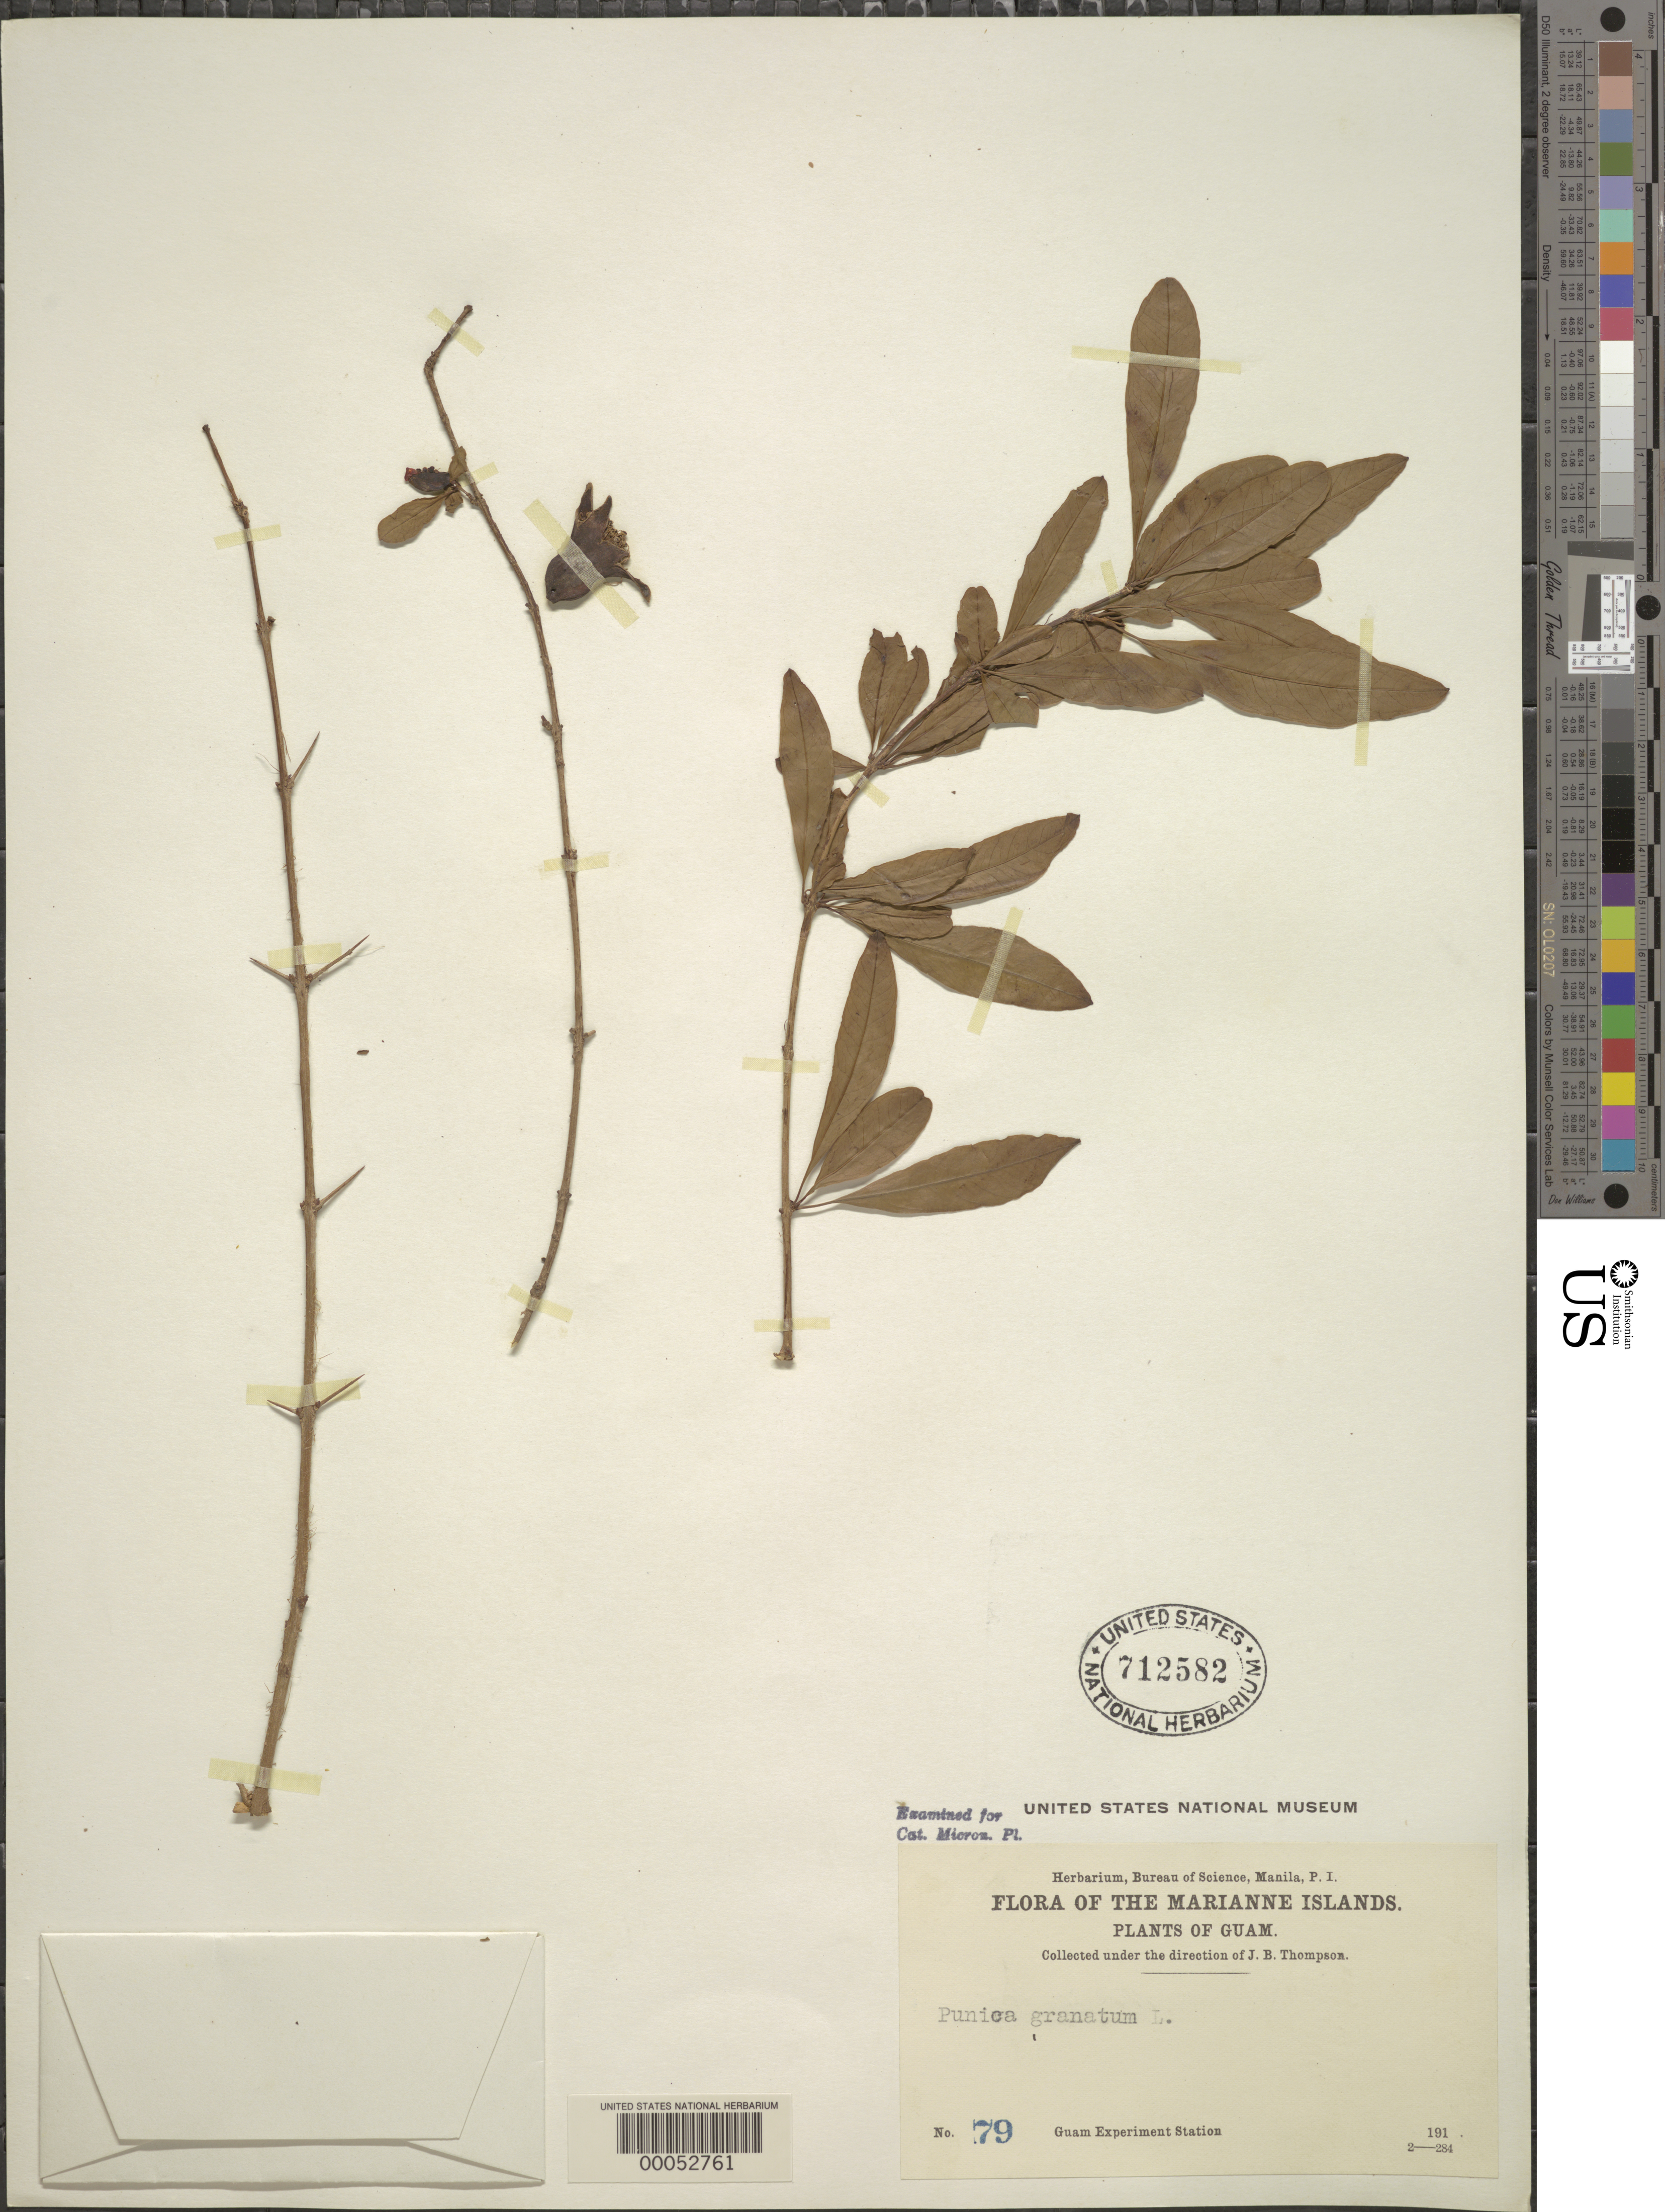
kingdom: Plantae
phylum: Tracheophyta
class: Magnoliopsida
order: Myrtales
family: Lythraceae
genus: Punica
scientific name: Punica granatum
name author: L.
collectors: J. B. Thompson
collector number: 79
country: Northern Mariana Islands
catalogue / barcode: US 712582